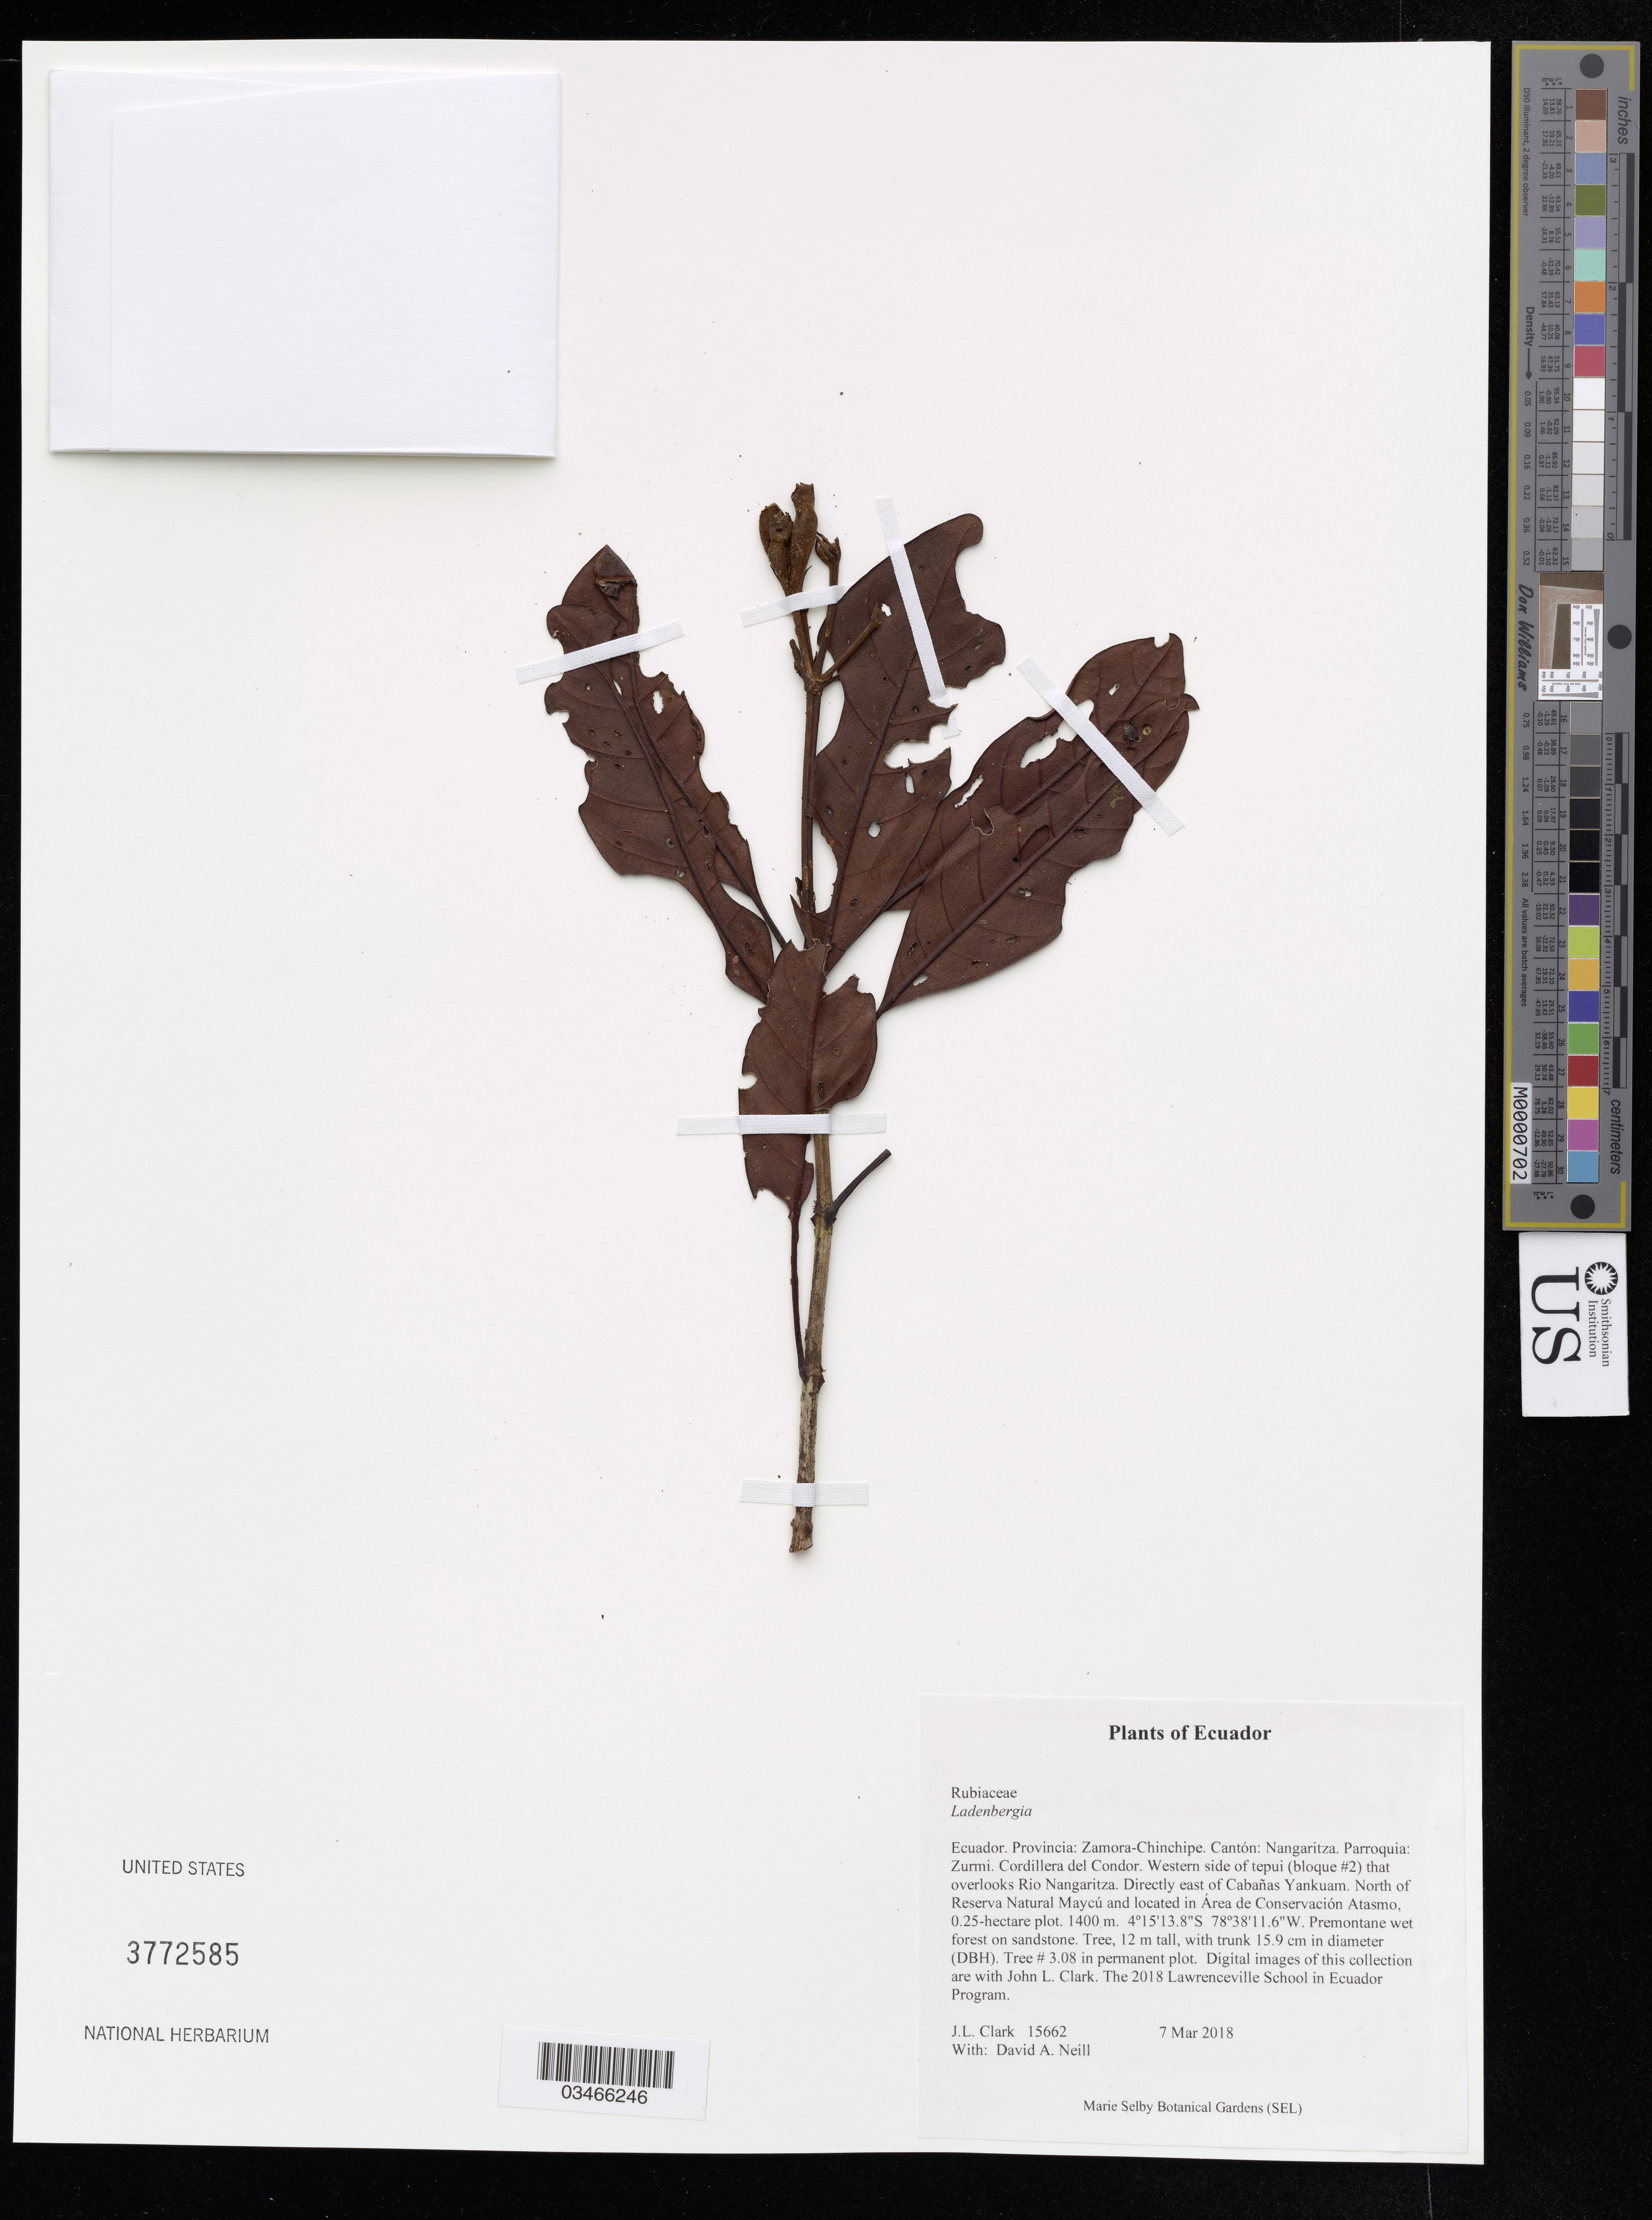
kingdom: Plantae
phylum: Tracheophyta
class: Magnoliopsida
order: Gentianales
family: Rubiaceae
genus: Ladenbergia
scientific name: Ladenbergia sp.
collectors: J. Clark & D. A. Neill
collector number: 15662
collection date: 2018-03-07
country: Ecuador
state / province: Zamora-Chinchipe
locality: Cantón: Nangaritza. Parroquia: Zurmi. Cordillera del Condor. Western side of tepui (bloque #2) that overlooks Rio Nangaritza. Directly east of Cabañas Yankuam. North of Reserva Natural Maycú and located in Área de Conservación Atasmo, 0.25-hectare plot.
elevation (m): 1400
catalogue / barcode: US 3772585